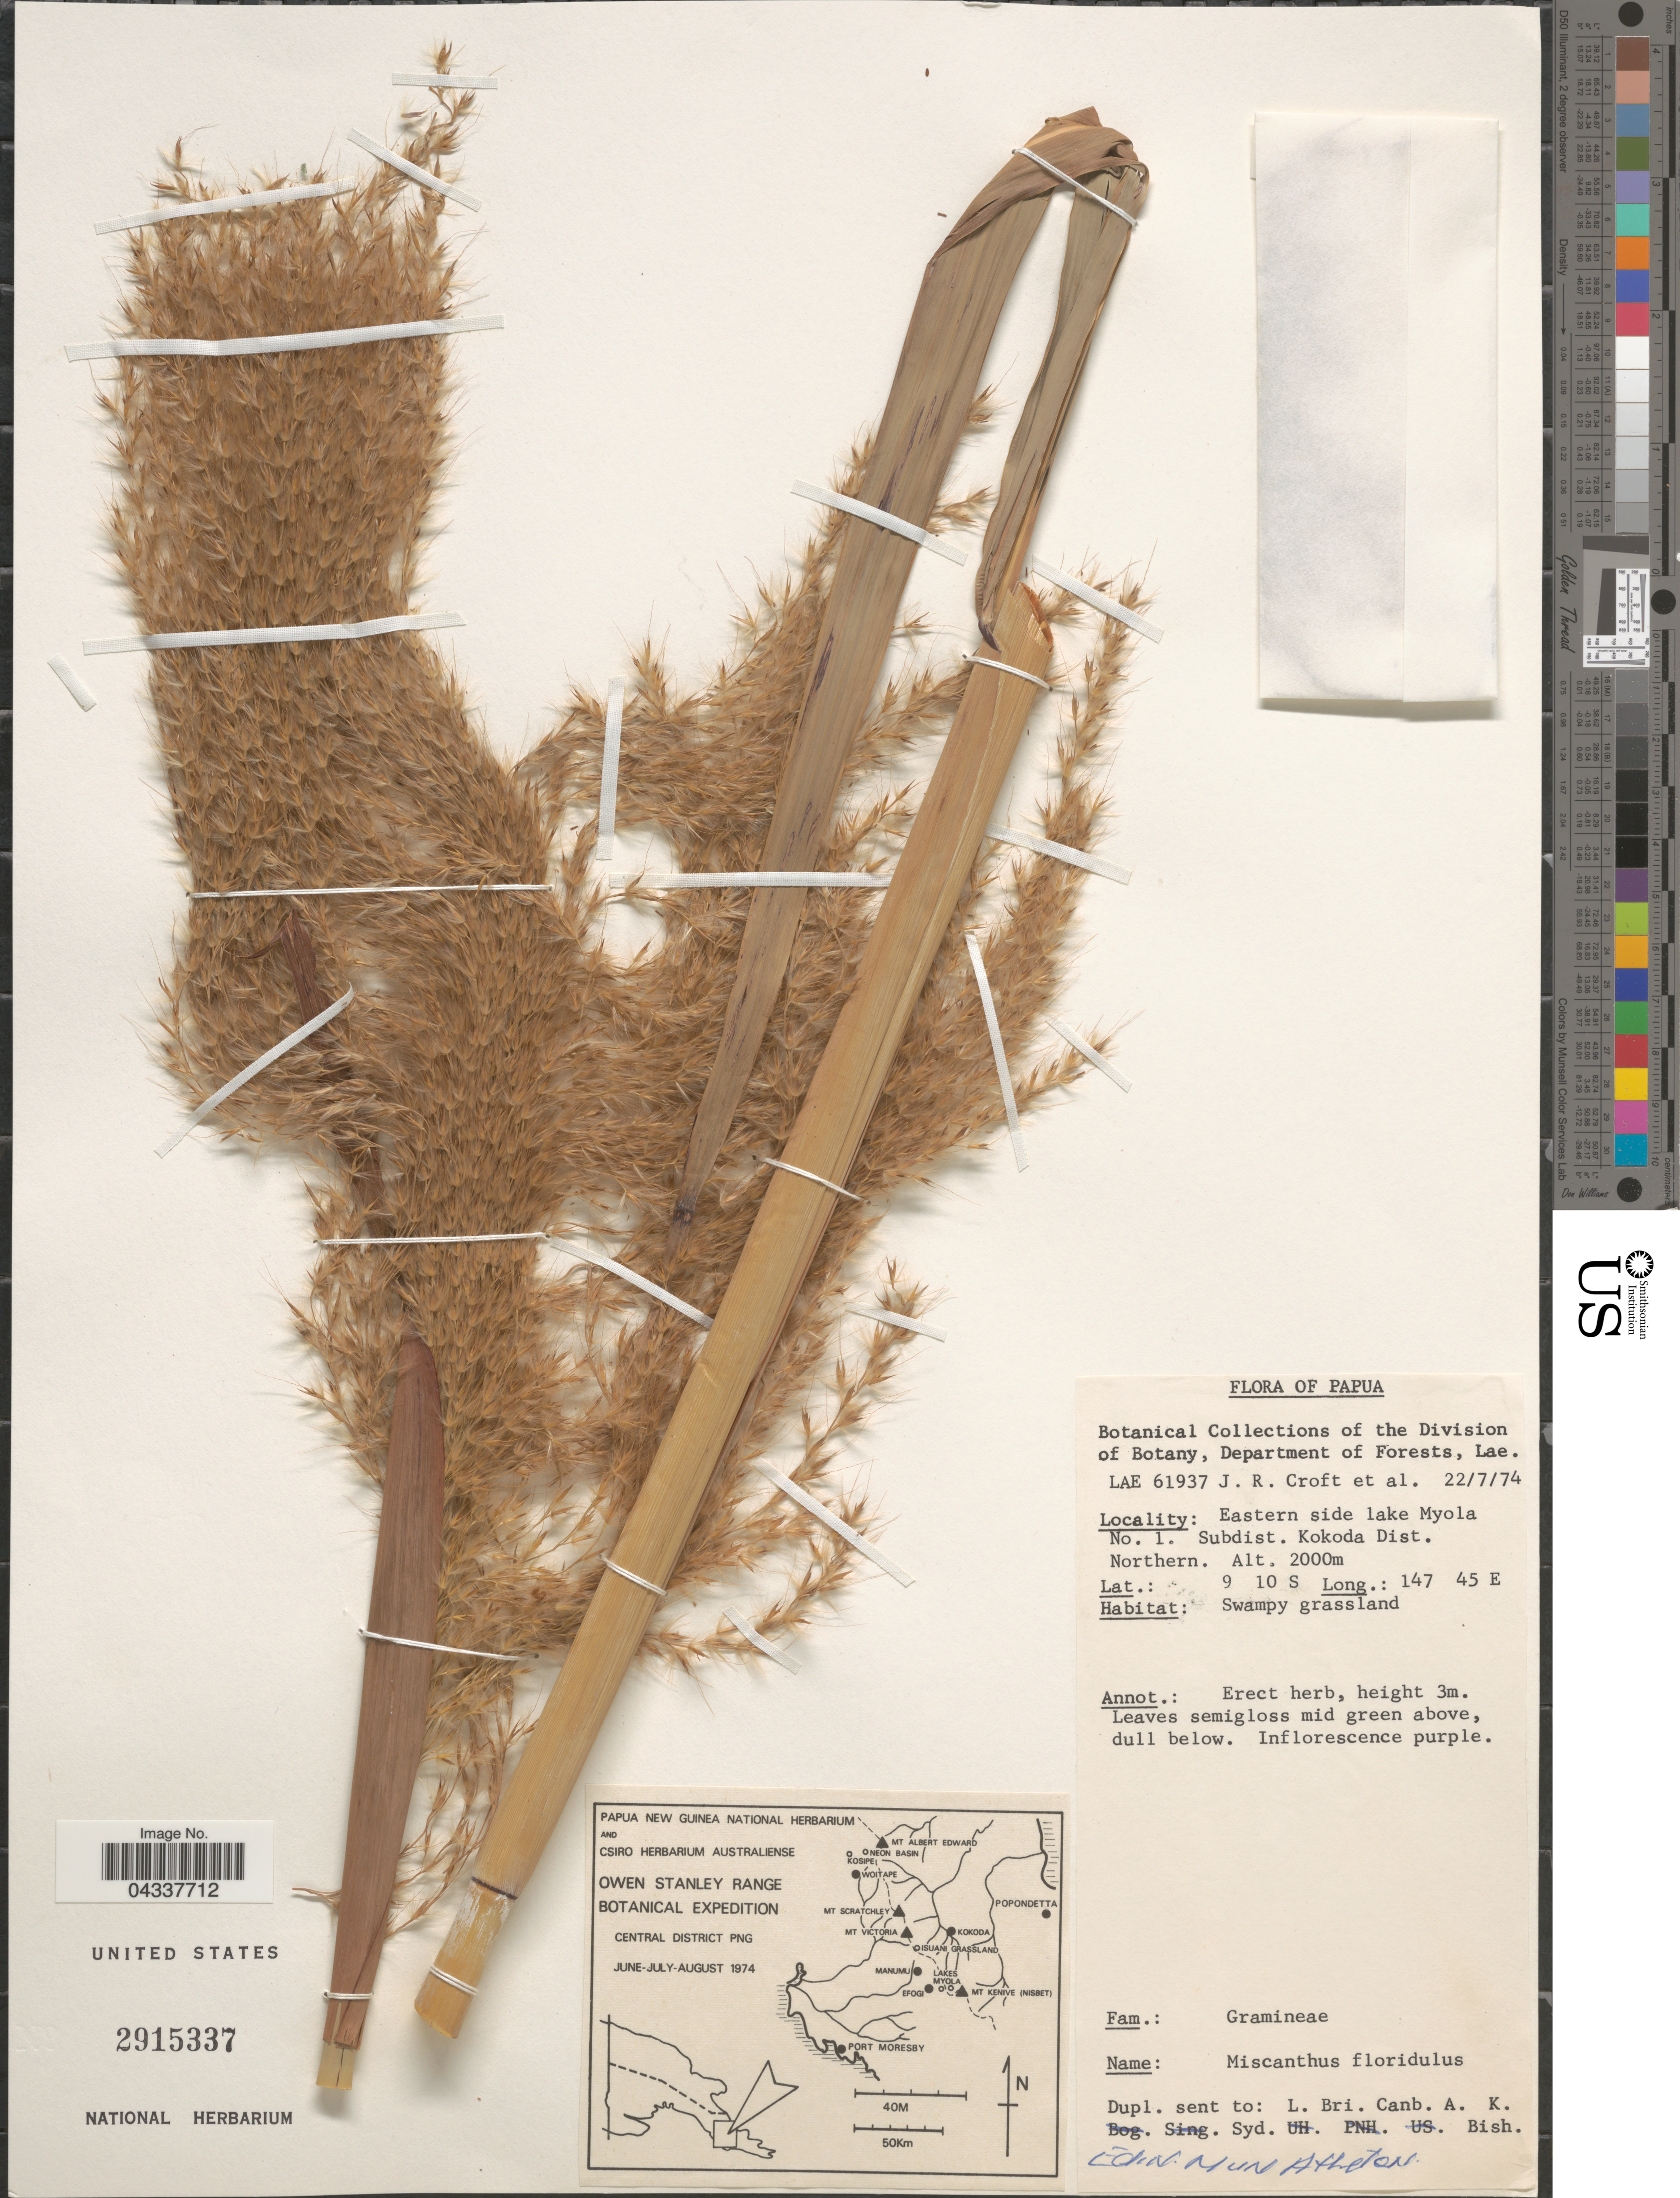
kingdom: Plantae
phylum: Tracheophyta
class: Liliopsida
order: Poales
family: Poaceae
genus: Miscanthus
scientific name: Miscanthus floridulus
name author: (Labill.) Warb.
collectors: J. R. Croft & et al.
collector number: LAE61937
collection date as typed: Transcribed d/m/y: 22/7/74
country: Papua New Guinea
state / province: Northern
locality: Eastern side lake Myola No. 1. Subdist. Kokoda Dist. Northern.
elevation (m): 2000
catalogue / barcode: US 2915337